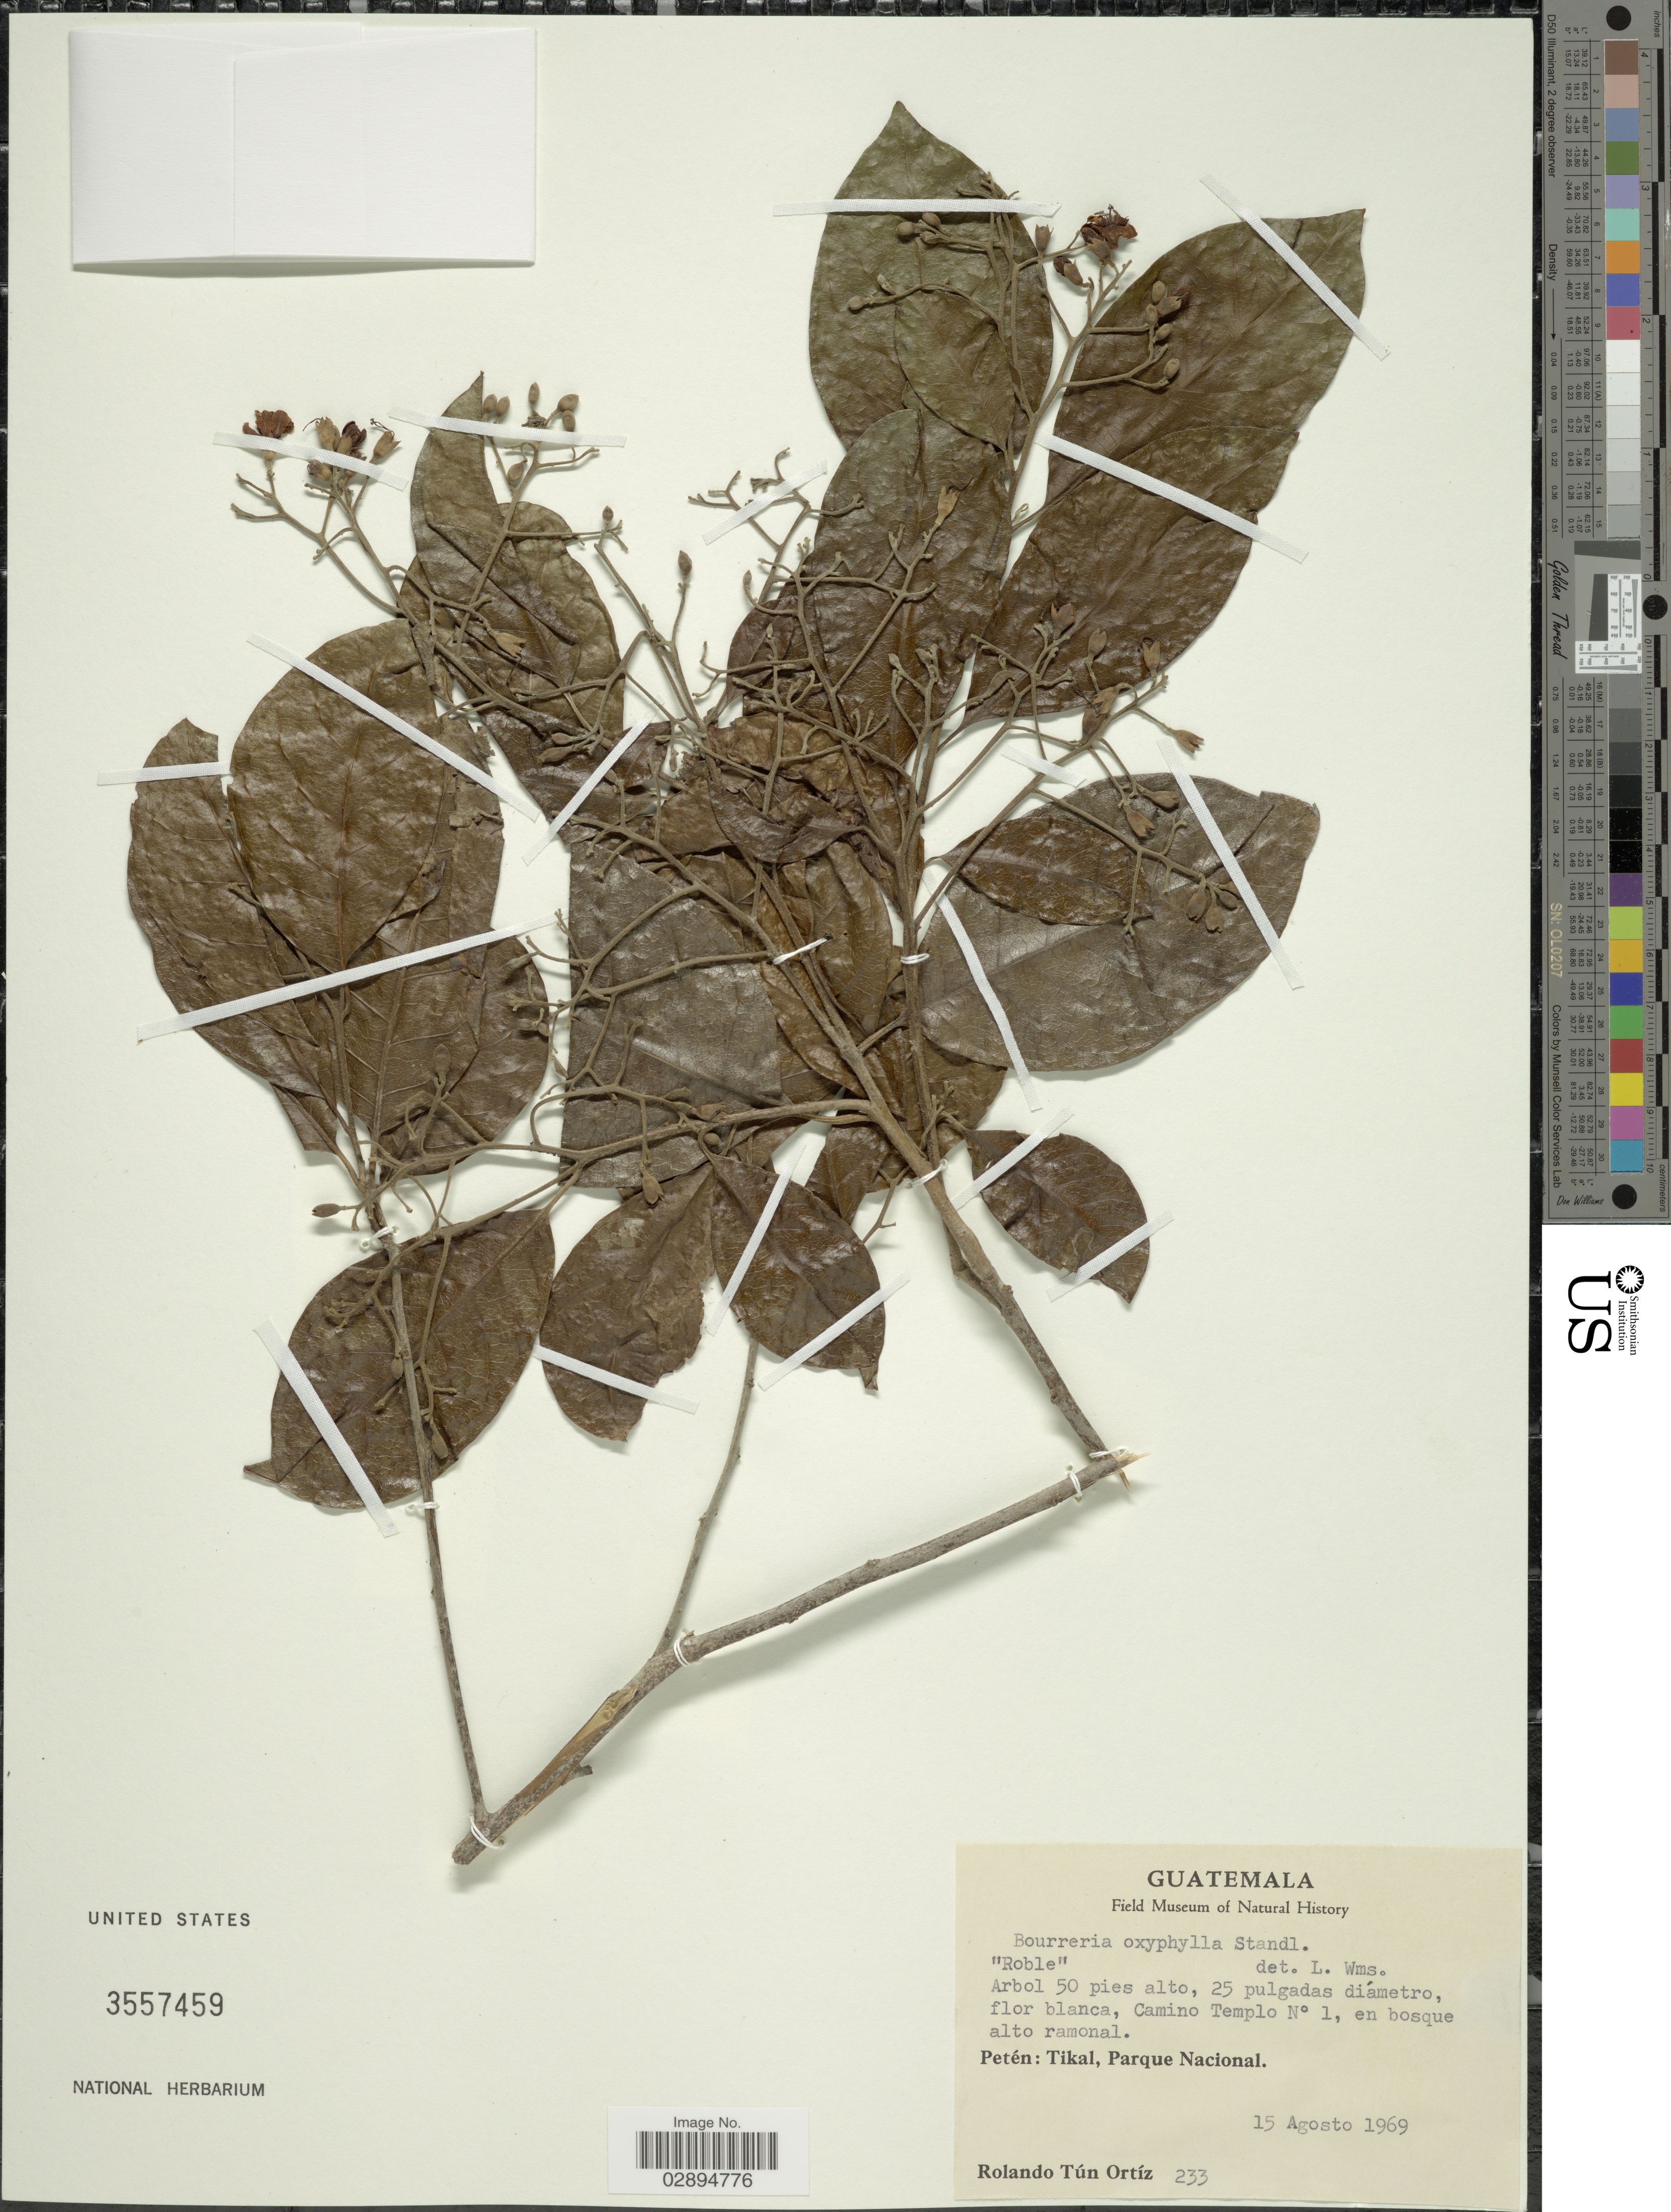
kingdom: Plantae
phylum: Tracheophyta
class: Magnoliopsida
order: Boraginales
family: Ehretiaceae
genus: Bourreria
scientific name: Bourreria oxyphylla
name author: Standl.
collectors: R. T. Ortíz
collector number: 233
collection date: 1969-08-15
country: Guatemala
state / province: El Petén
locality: Camino Templo N° 1, en bosque. Petén: Tikal, Parque Nacional.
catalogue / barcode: US 3557459